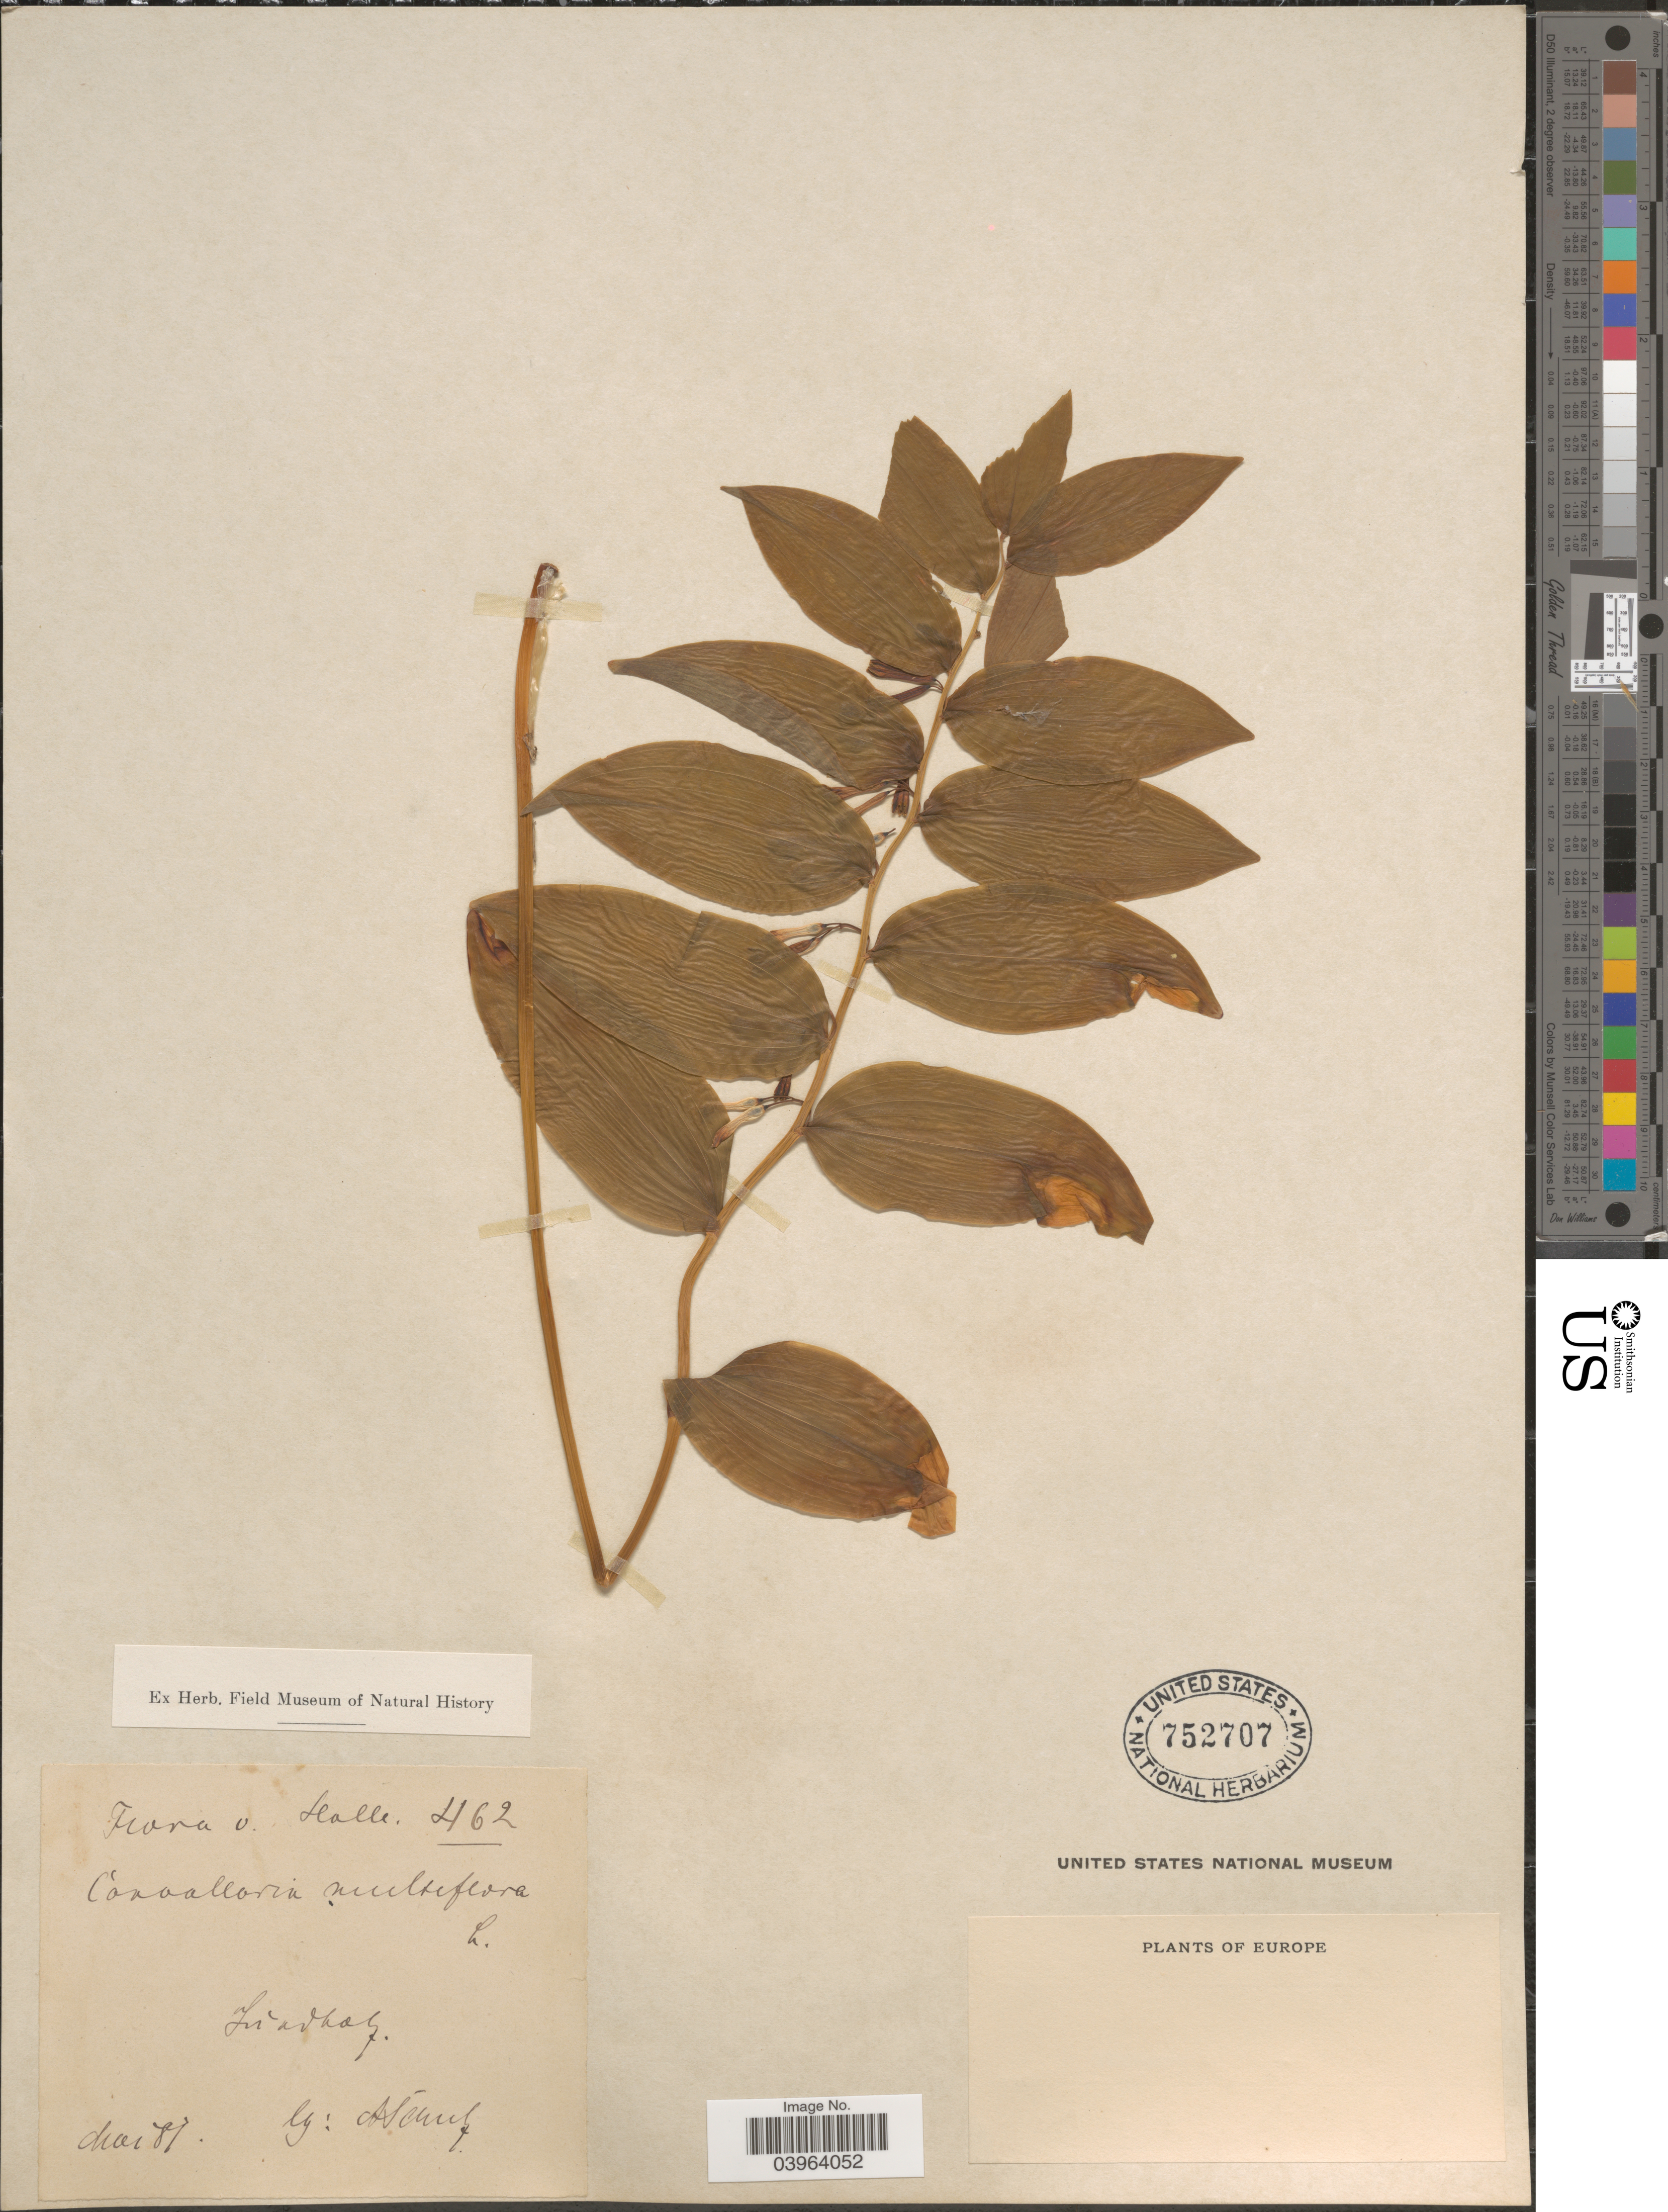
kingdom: Plantae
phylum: Tracheophyta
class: Liliopsida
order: Asparagales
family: Asparagaceae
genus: Polygonatum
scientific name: Polygonatum multiflorum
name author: (L.) All.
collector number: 462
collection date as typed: Transcribed d/m/y: /5/87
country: Germany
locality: Halle. Luadholz. [interpreted] Europe.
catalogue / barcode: US 752707